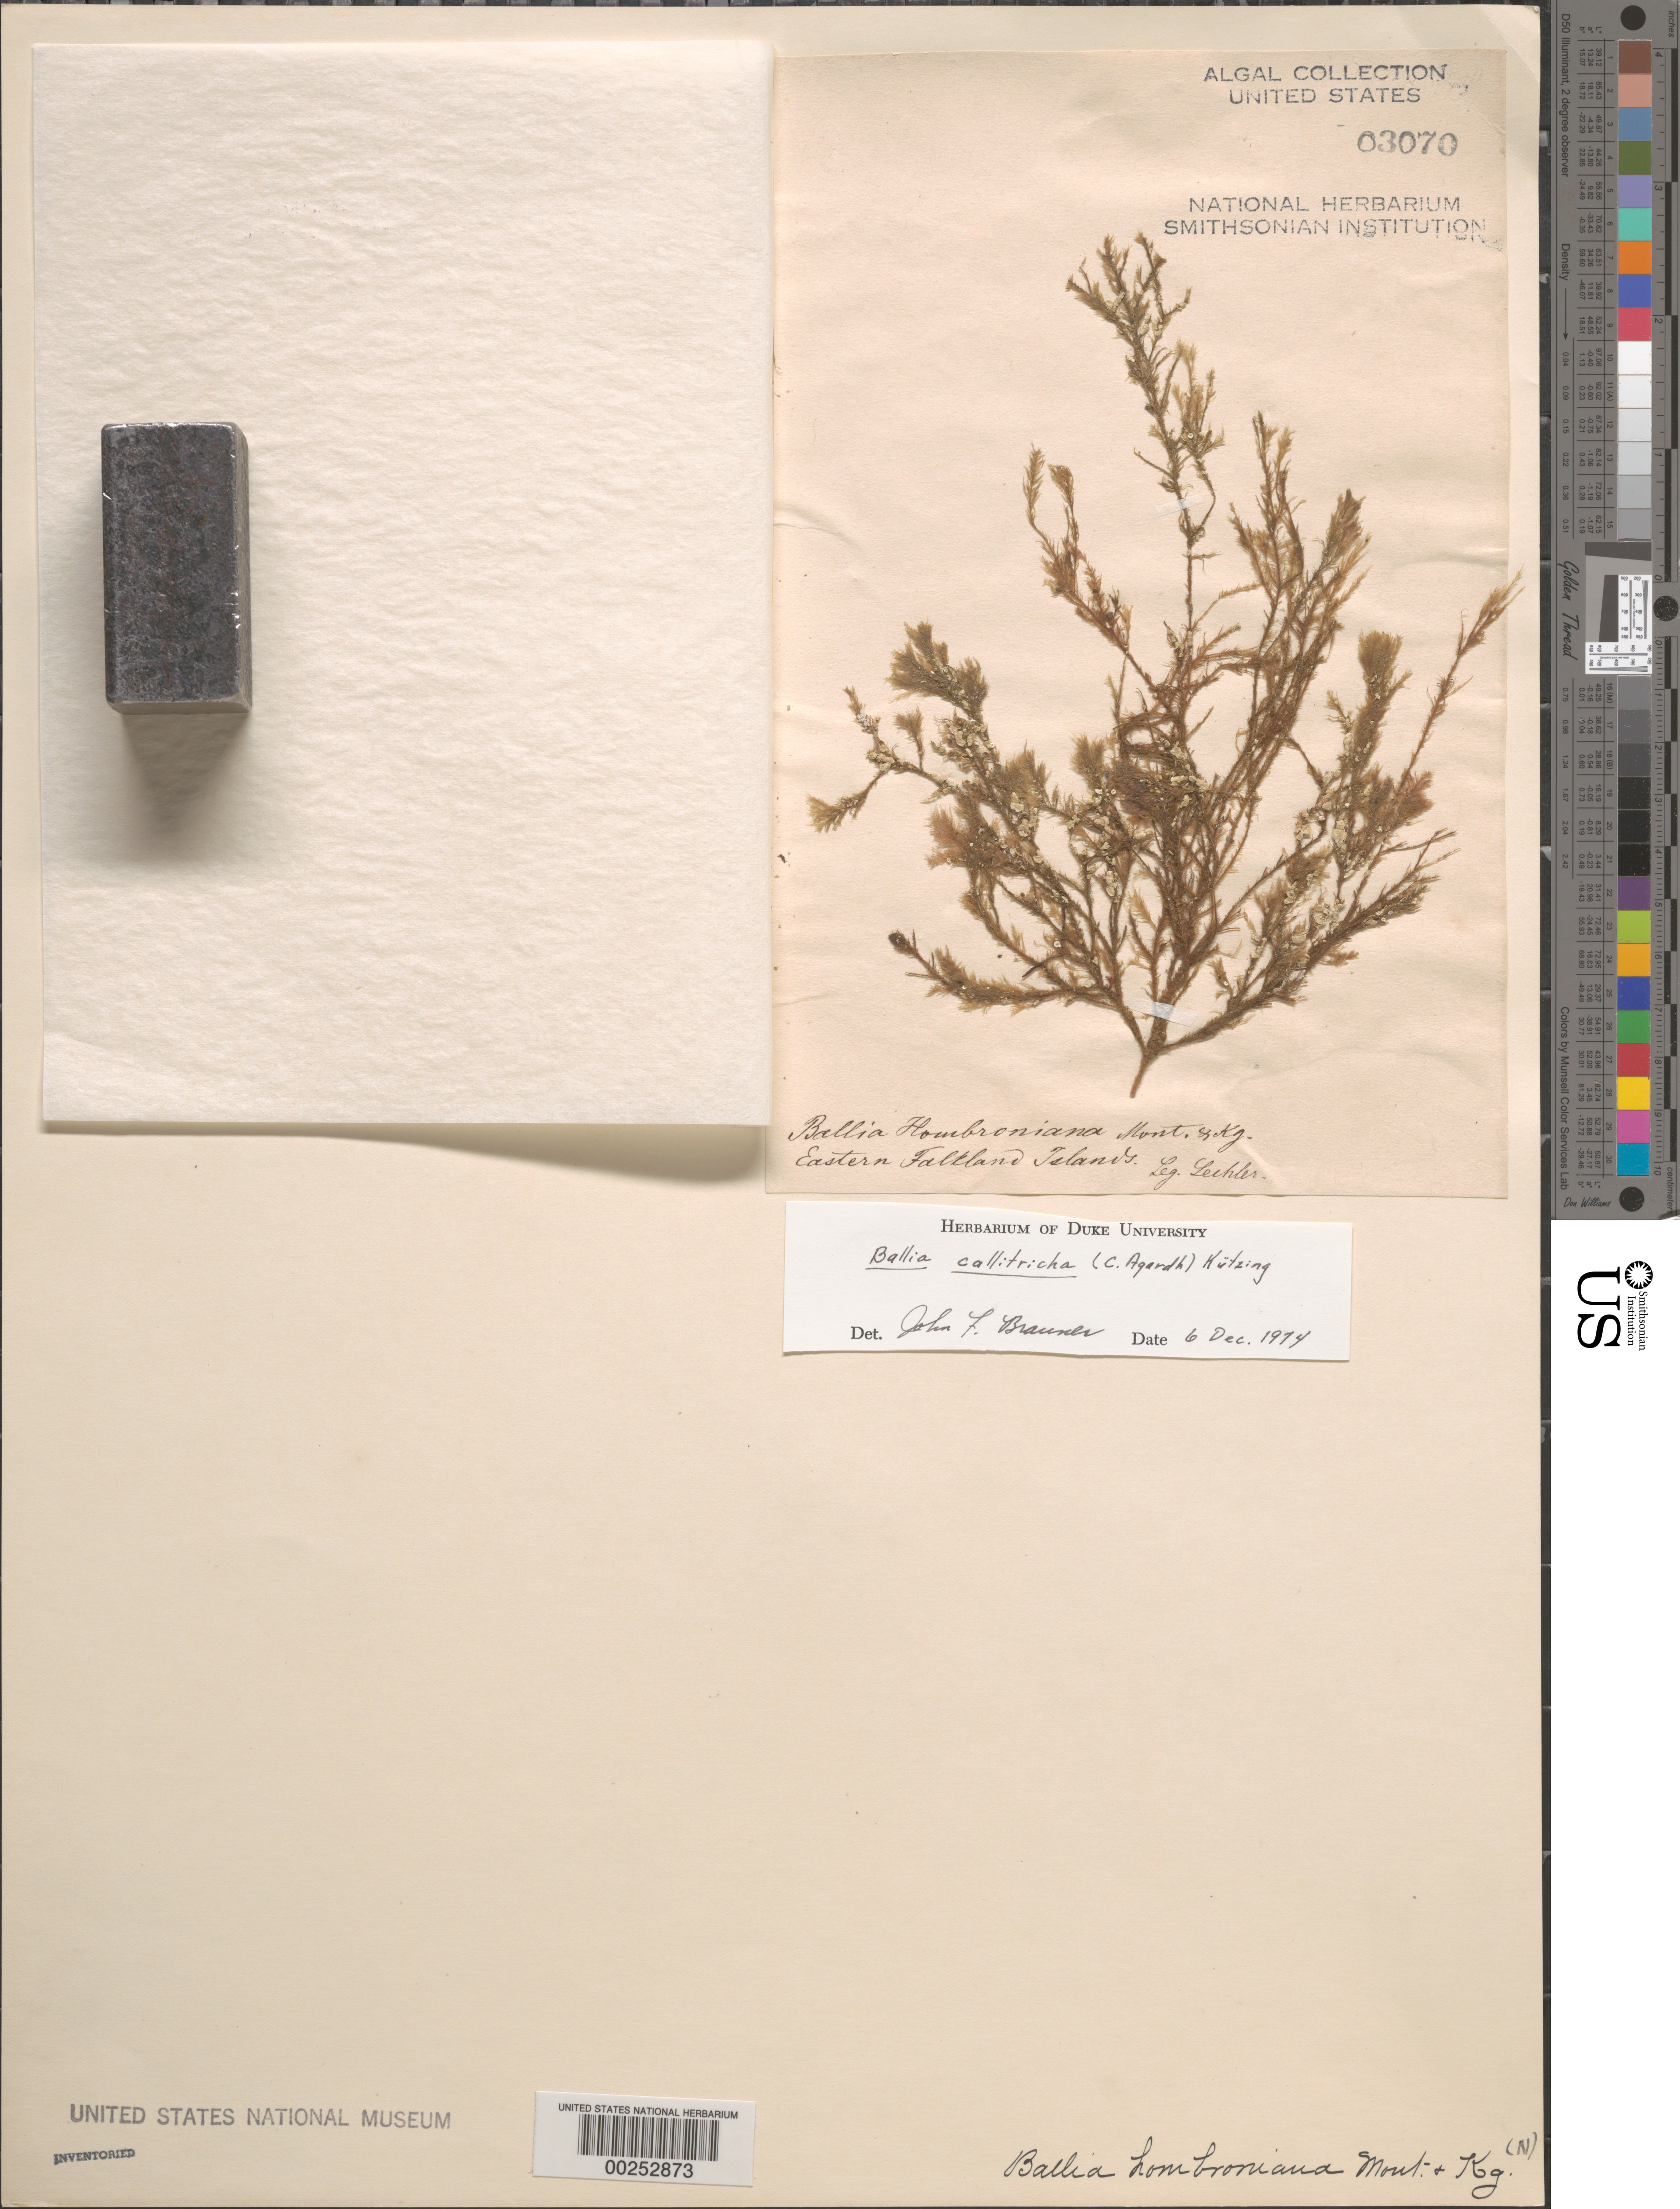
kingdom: Plantae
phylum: Rhodophyta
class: Florideophyceae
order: Balliales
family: Balliaceae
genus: Ballia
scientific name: Ballia callitricha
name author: (C. Agardh) Kützing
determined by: Brauner, J. F.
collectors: W. Lechler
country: Falkland Islands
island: East Falkland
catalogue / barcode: US 3070